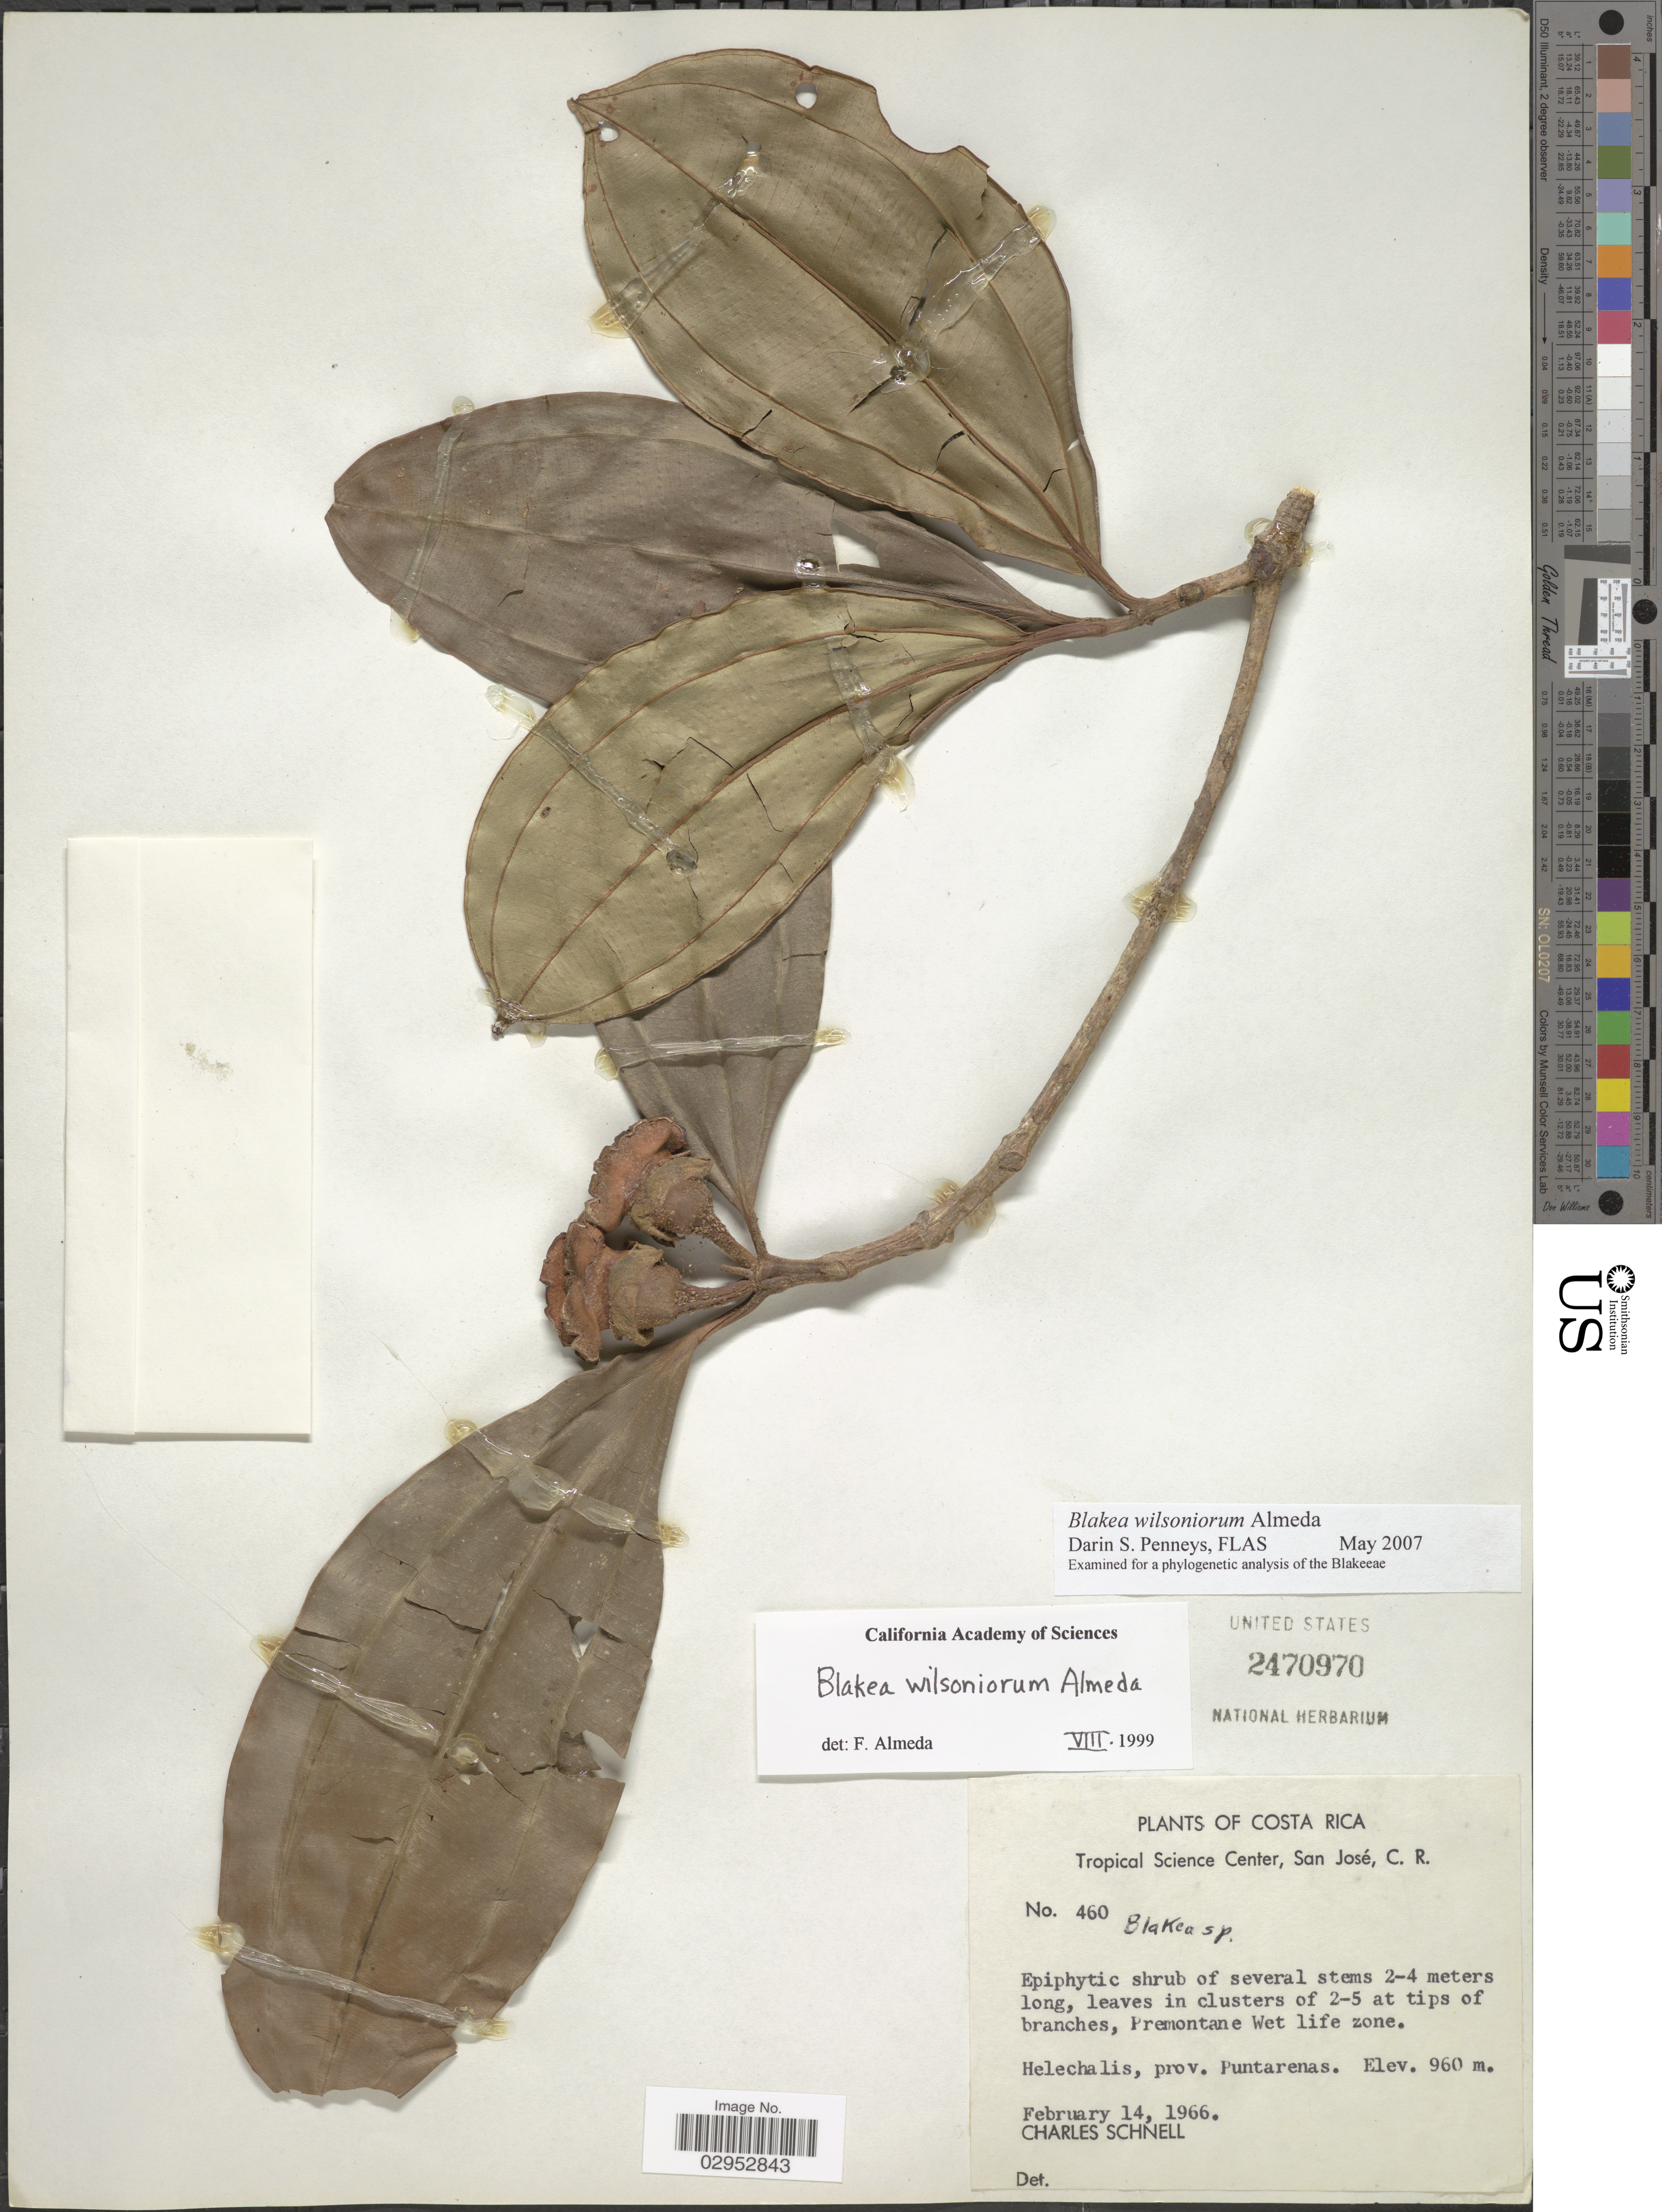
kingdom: Plantae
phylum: Tracheophyta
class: Magnoliopsida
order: Myrtales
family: Melastomataceae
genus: Blakea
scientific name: Blakea wilsoniorum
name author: Almeda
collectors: C. Schnell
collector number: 460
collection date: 1966-02-14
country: Costa Rica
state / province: Puntarenas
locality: Premontane Wert life zone. Helechalis, prov. Puntarenas.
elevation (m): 960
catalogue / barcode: US 2470970